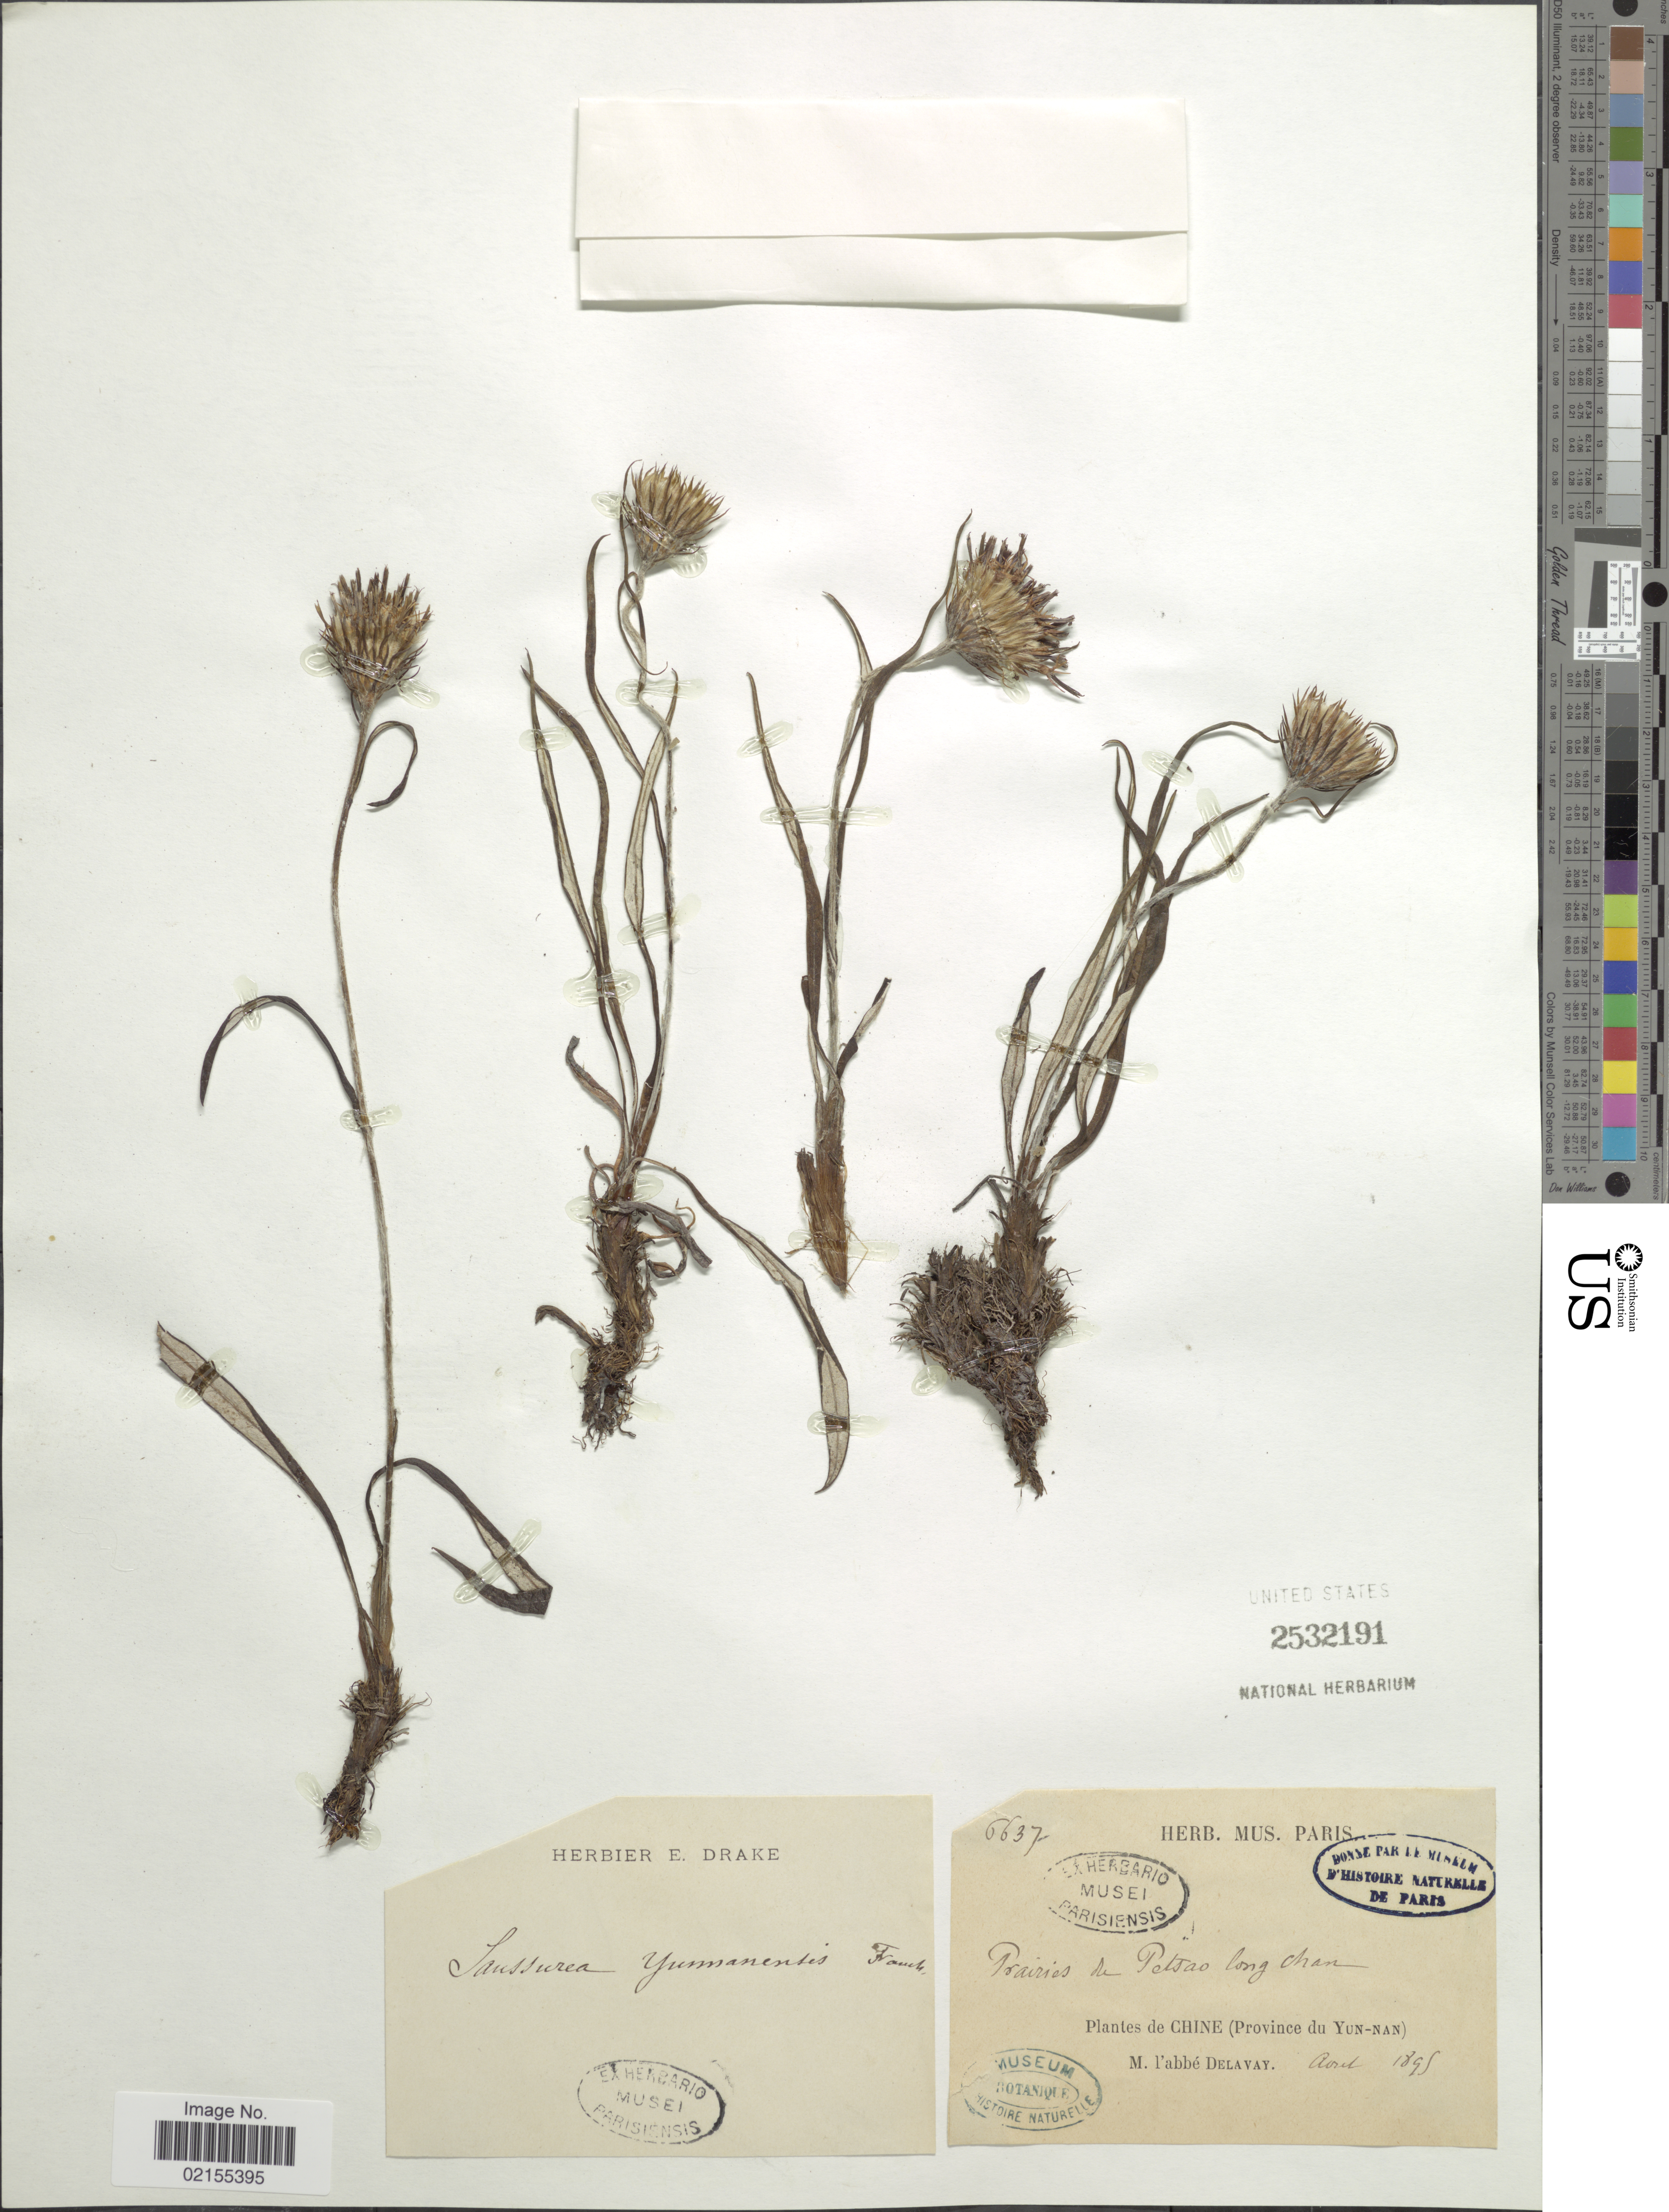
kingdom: Plantae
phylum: Tracheophyta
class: Magnoliopsida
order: Asterales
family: Asteraceae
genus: Saussurea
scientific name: Saussurea yunnanensis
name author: Franch.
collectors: P. Delavay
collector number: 6637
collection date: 1895-08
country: China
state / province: Yunnan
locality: Prairies de Petsao long Chan, Chine (Province du Yun-nan)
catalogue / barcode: US 2532191